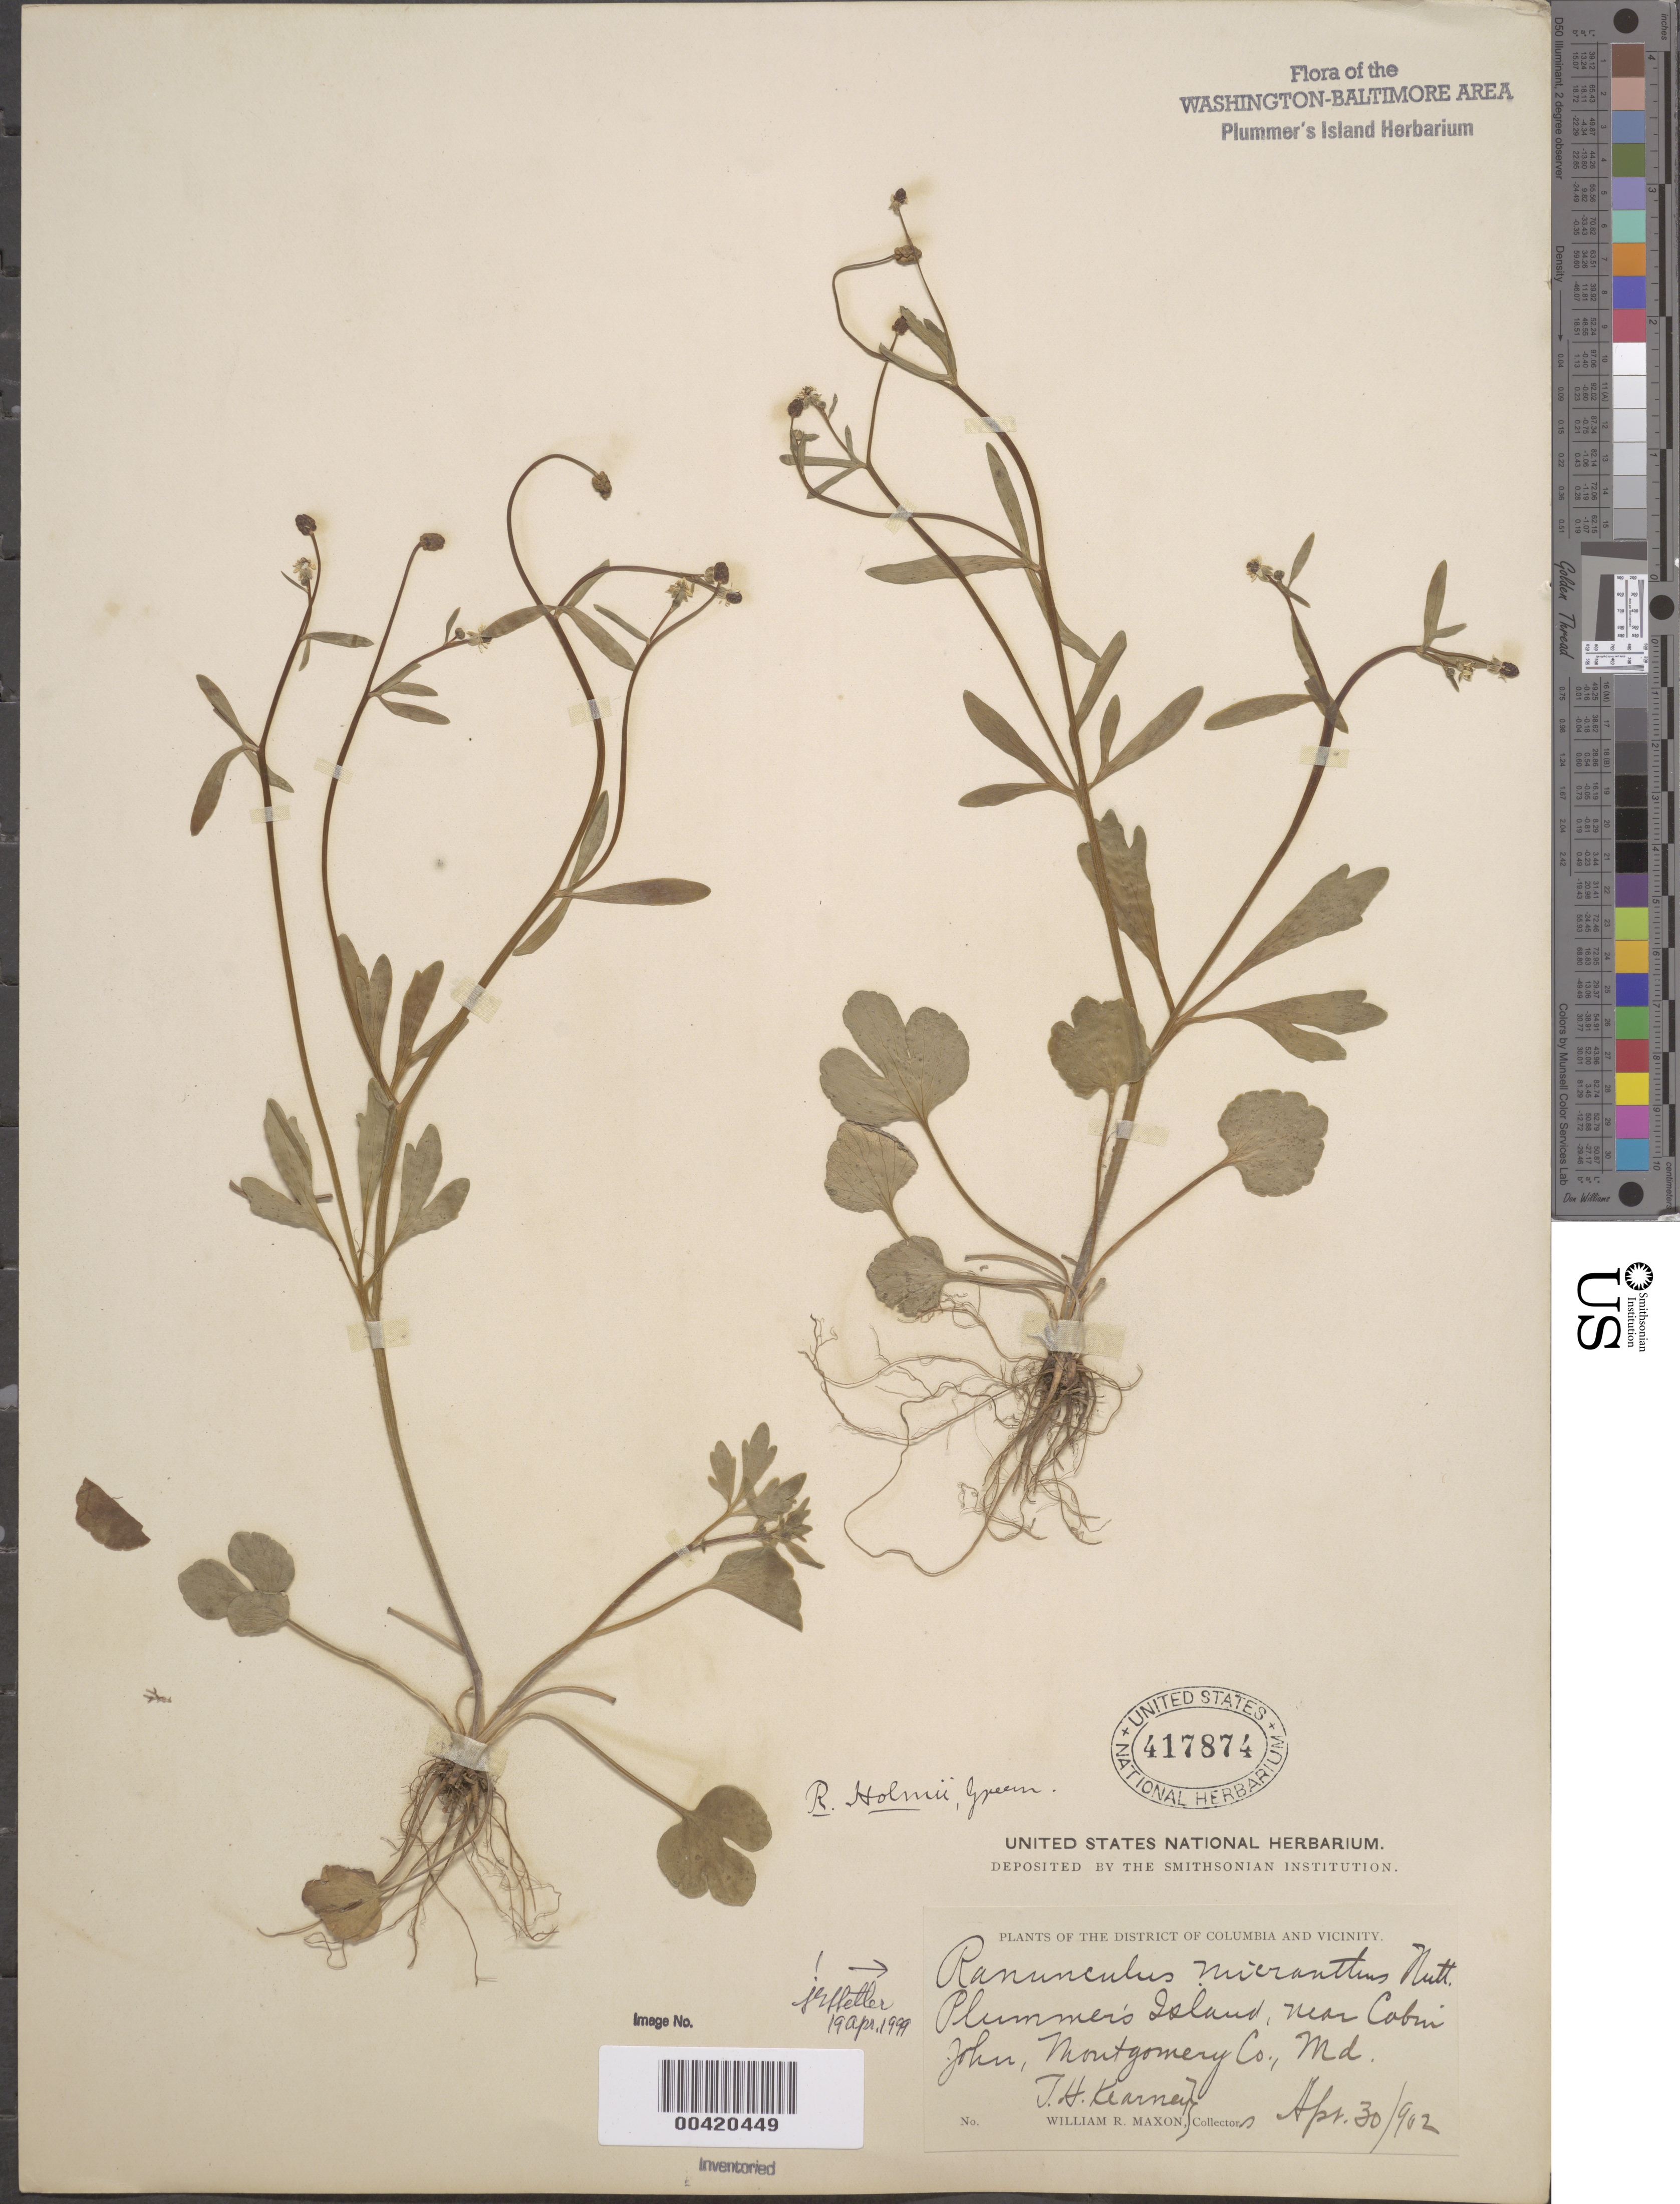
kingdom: Plantae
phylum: Tracheophyta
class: Magnoliopsida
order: Ranunculales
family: Ranunculaceae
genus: Ranunculus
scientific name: Ranunculus micranthus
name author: Nutt.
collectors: T. H. Kearney & W. R. Maxon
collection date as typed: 30 Apr 1902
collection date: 1902-04-30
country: United States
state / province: Maryland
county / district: Montgomery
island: Plummers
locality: Plummer's Island C. & O. Canal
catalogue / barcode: US 417874